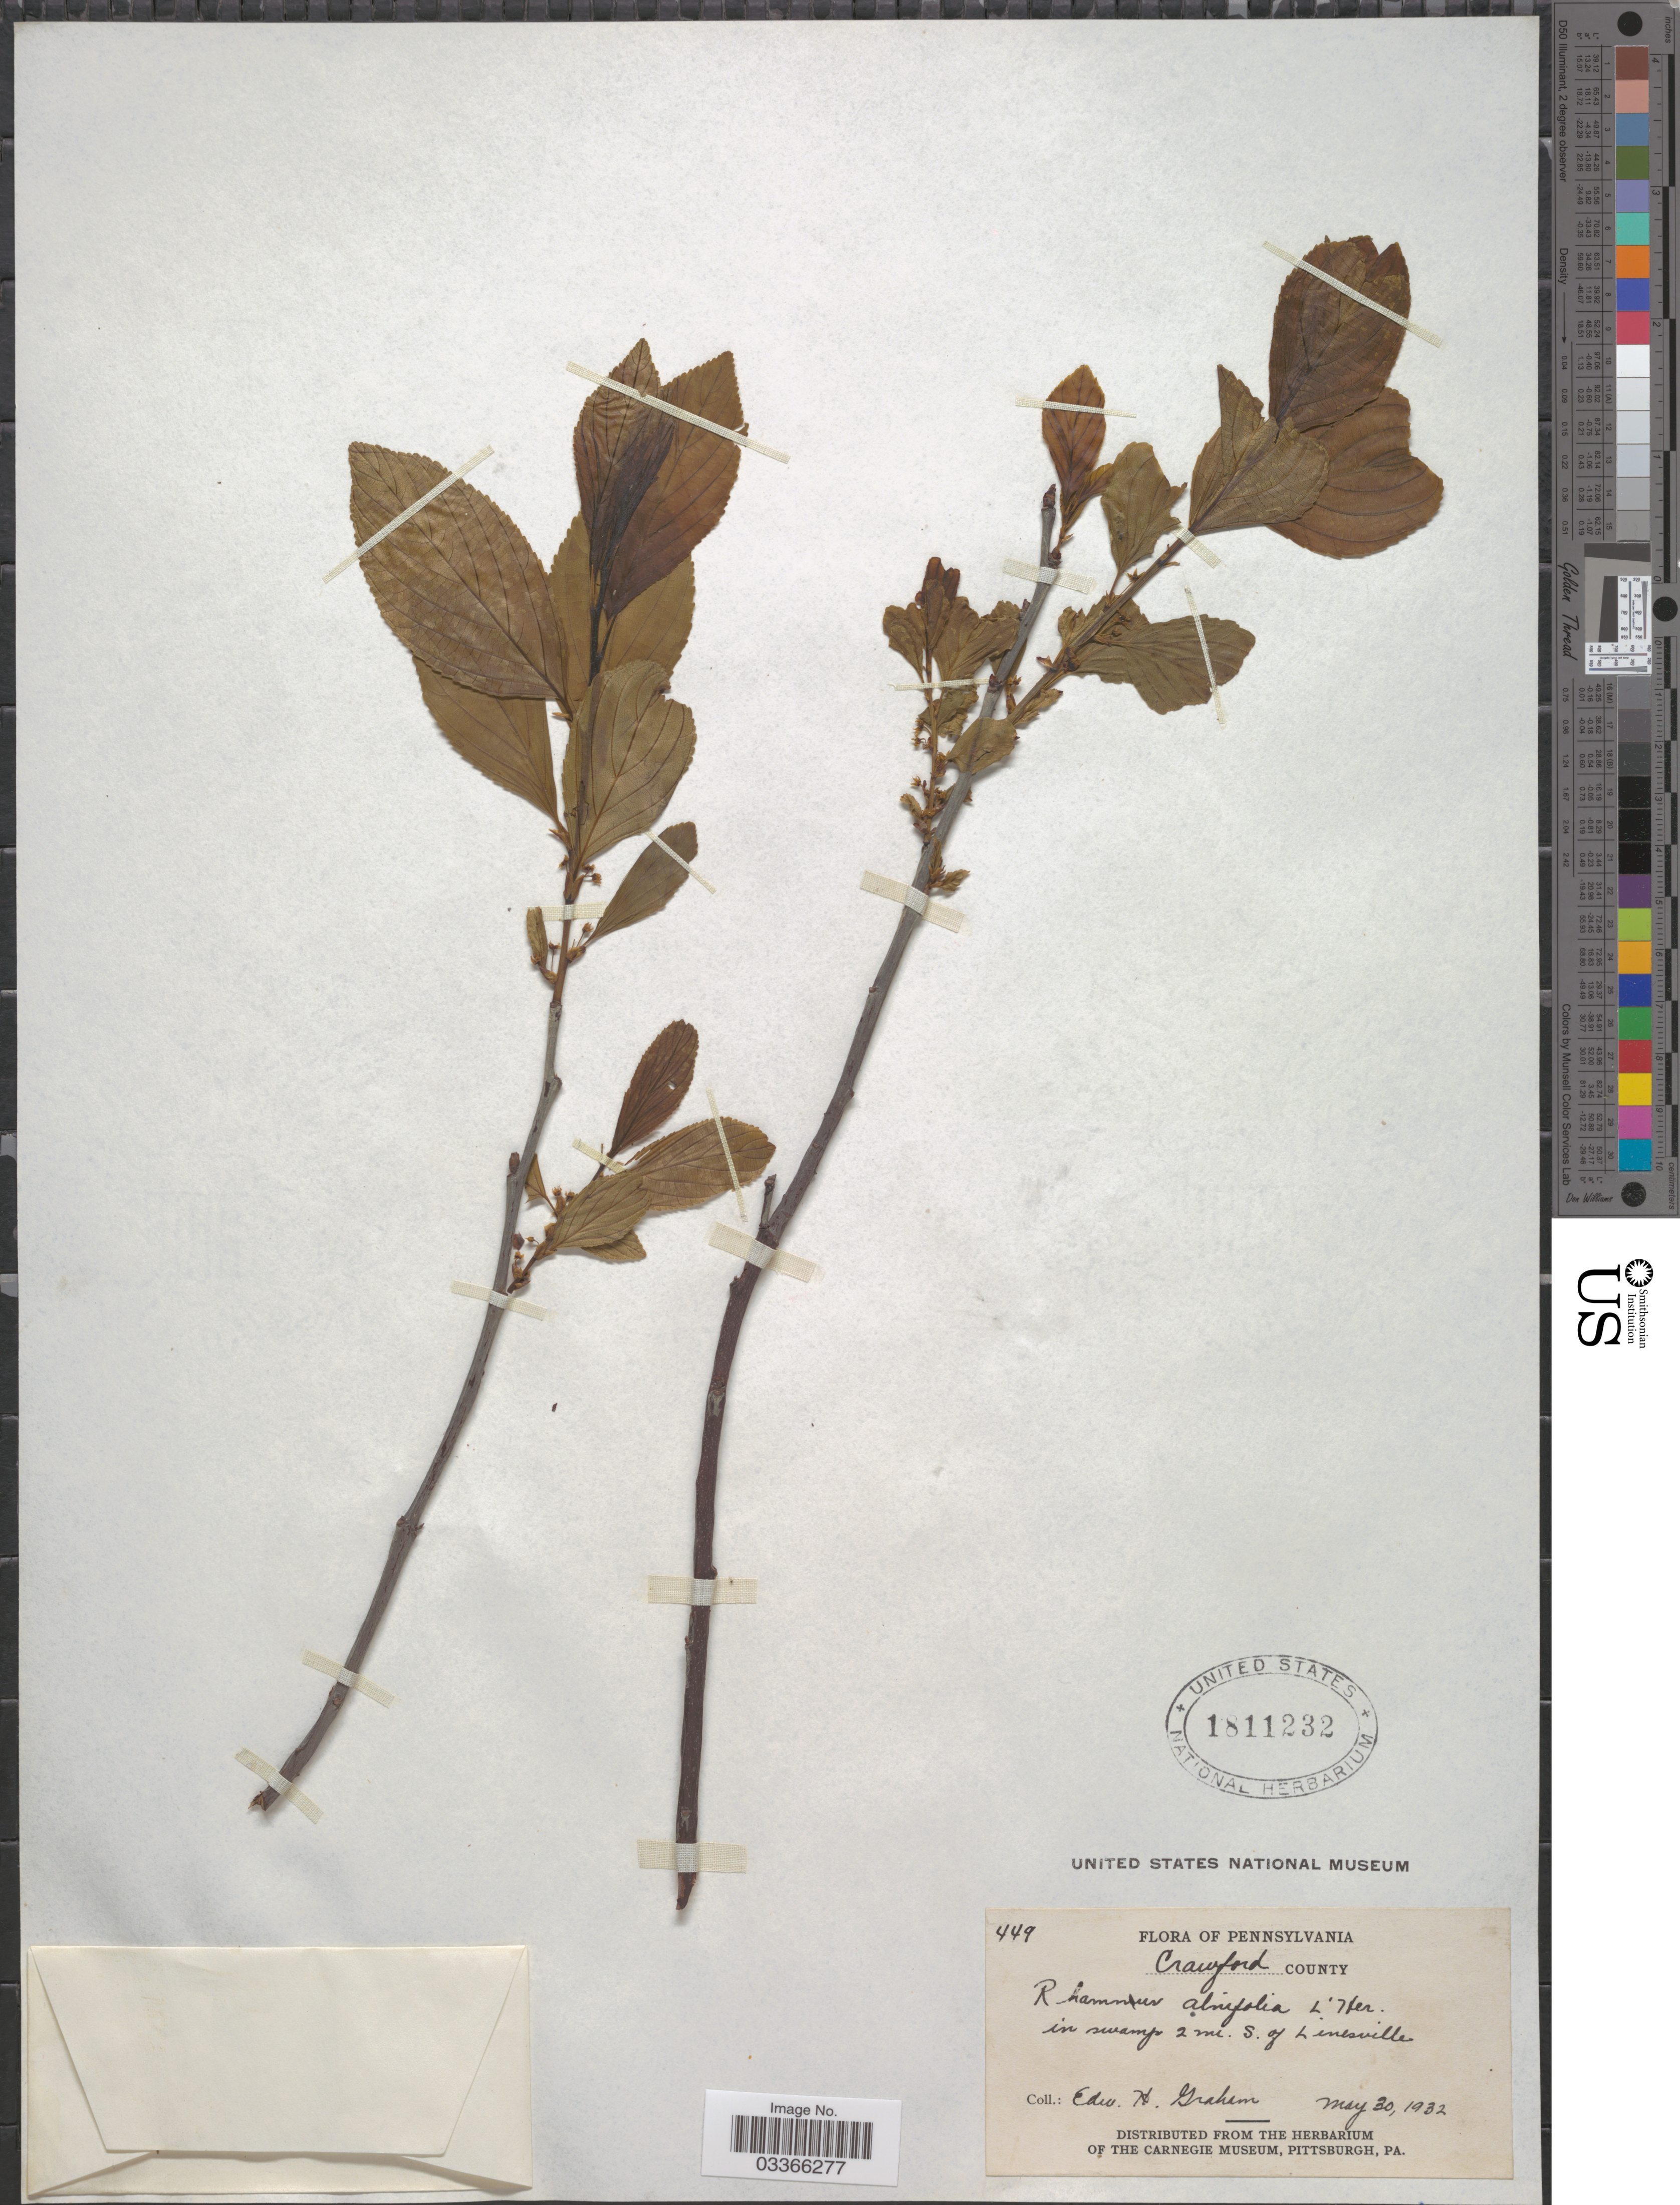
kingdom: Plantae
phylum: Tracheophyta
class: Magnoliopsida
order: Rosales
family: Rhamnaceae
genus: Rhamnus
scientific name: Rhamnus alnifolia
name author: L'Hér.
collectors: E. H. Graham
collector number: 449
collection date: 1932-05-30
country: United States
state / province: Pennsylvania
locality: Crawford County, in swamp 2 mi. S. of Linesville.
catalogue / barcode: US 1811232